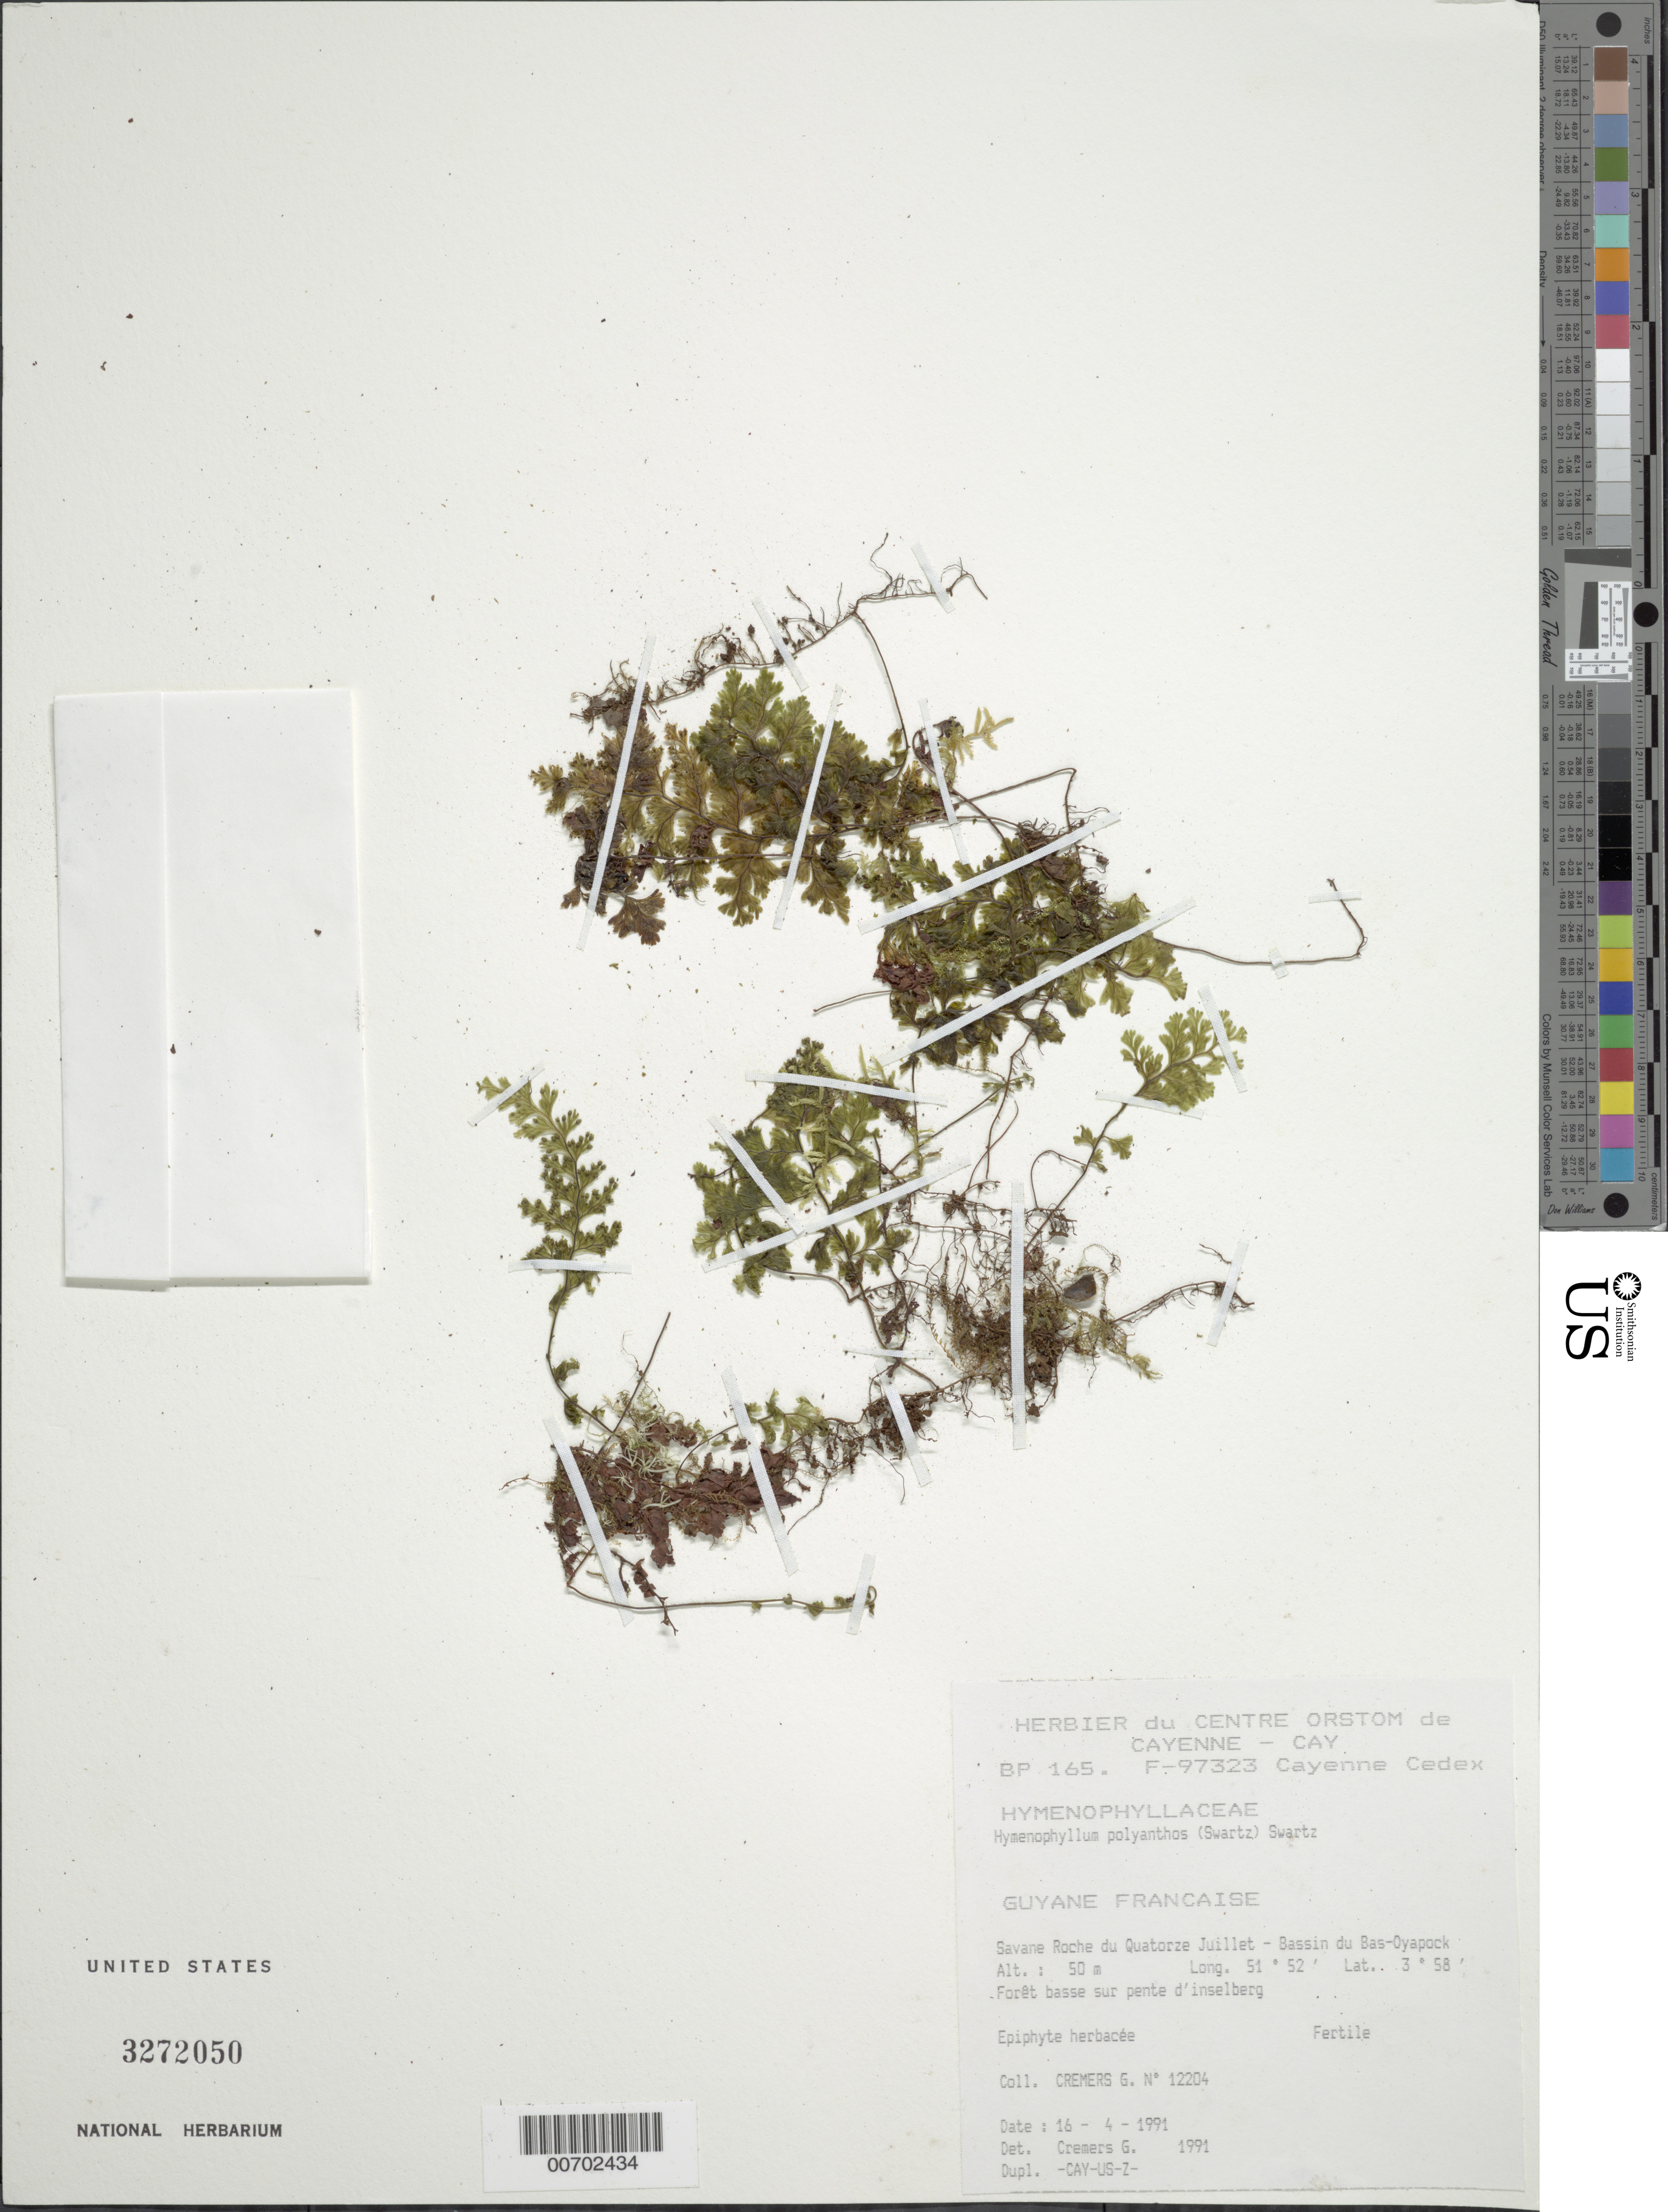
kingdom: Plantae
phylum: Tracheophyta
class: Polypodiopsida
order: Hymenophyllales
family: Hymenophyllaceae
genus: Hymenophyllum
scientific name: Hymenophyllum polyanthos var. polyanthos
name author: (Sw.) Sw.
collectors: G. Cremers & S. Gautier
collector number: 12204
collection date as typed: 16-Apr-91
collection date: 1991-04-16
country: French Guiana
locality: Savane Roche du Quatorze Juillet, Bassin du Bas-Oyapock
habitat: Low slope forest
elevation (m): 60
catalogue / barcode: US 3272050